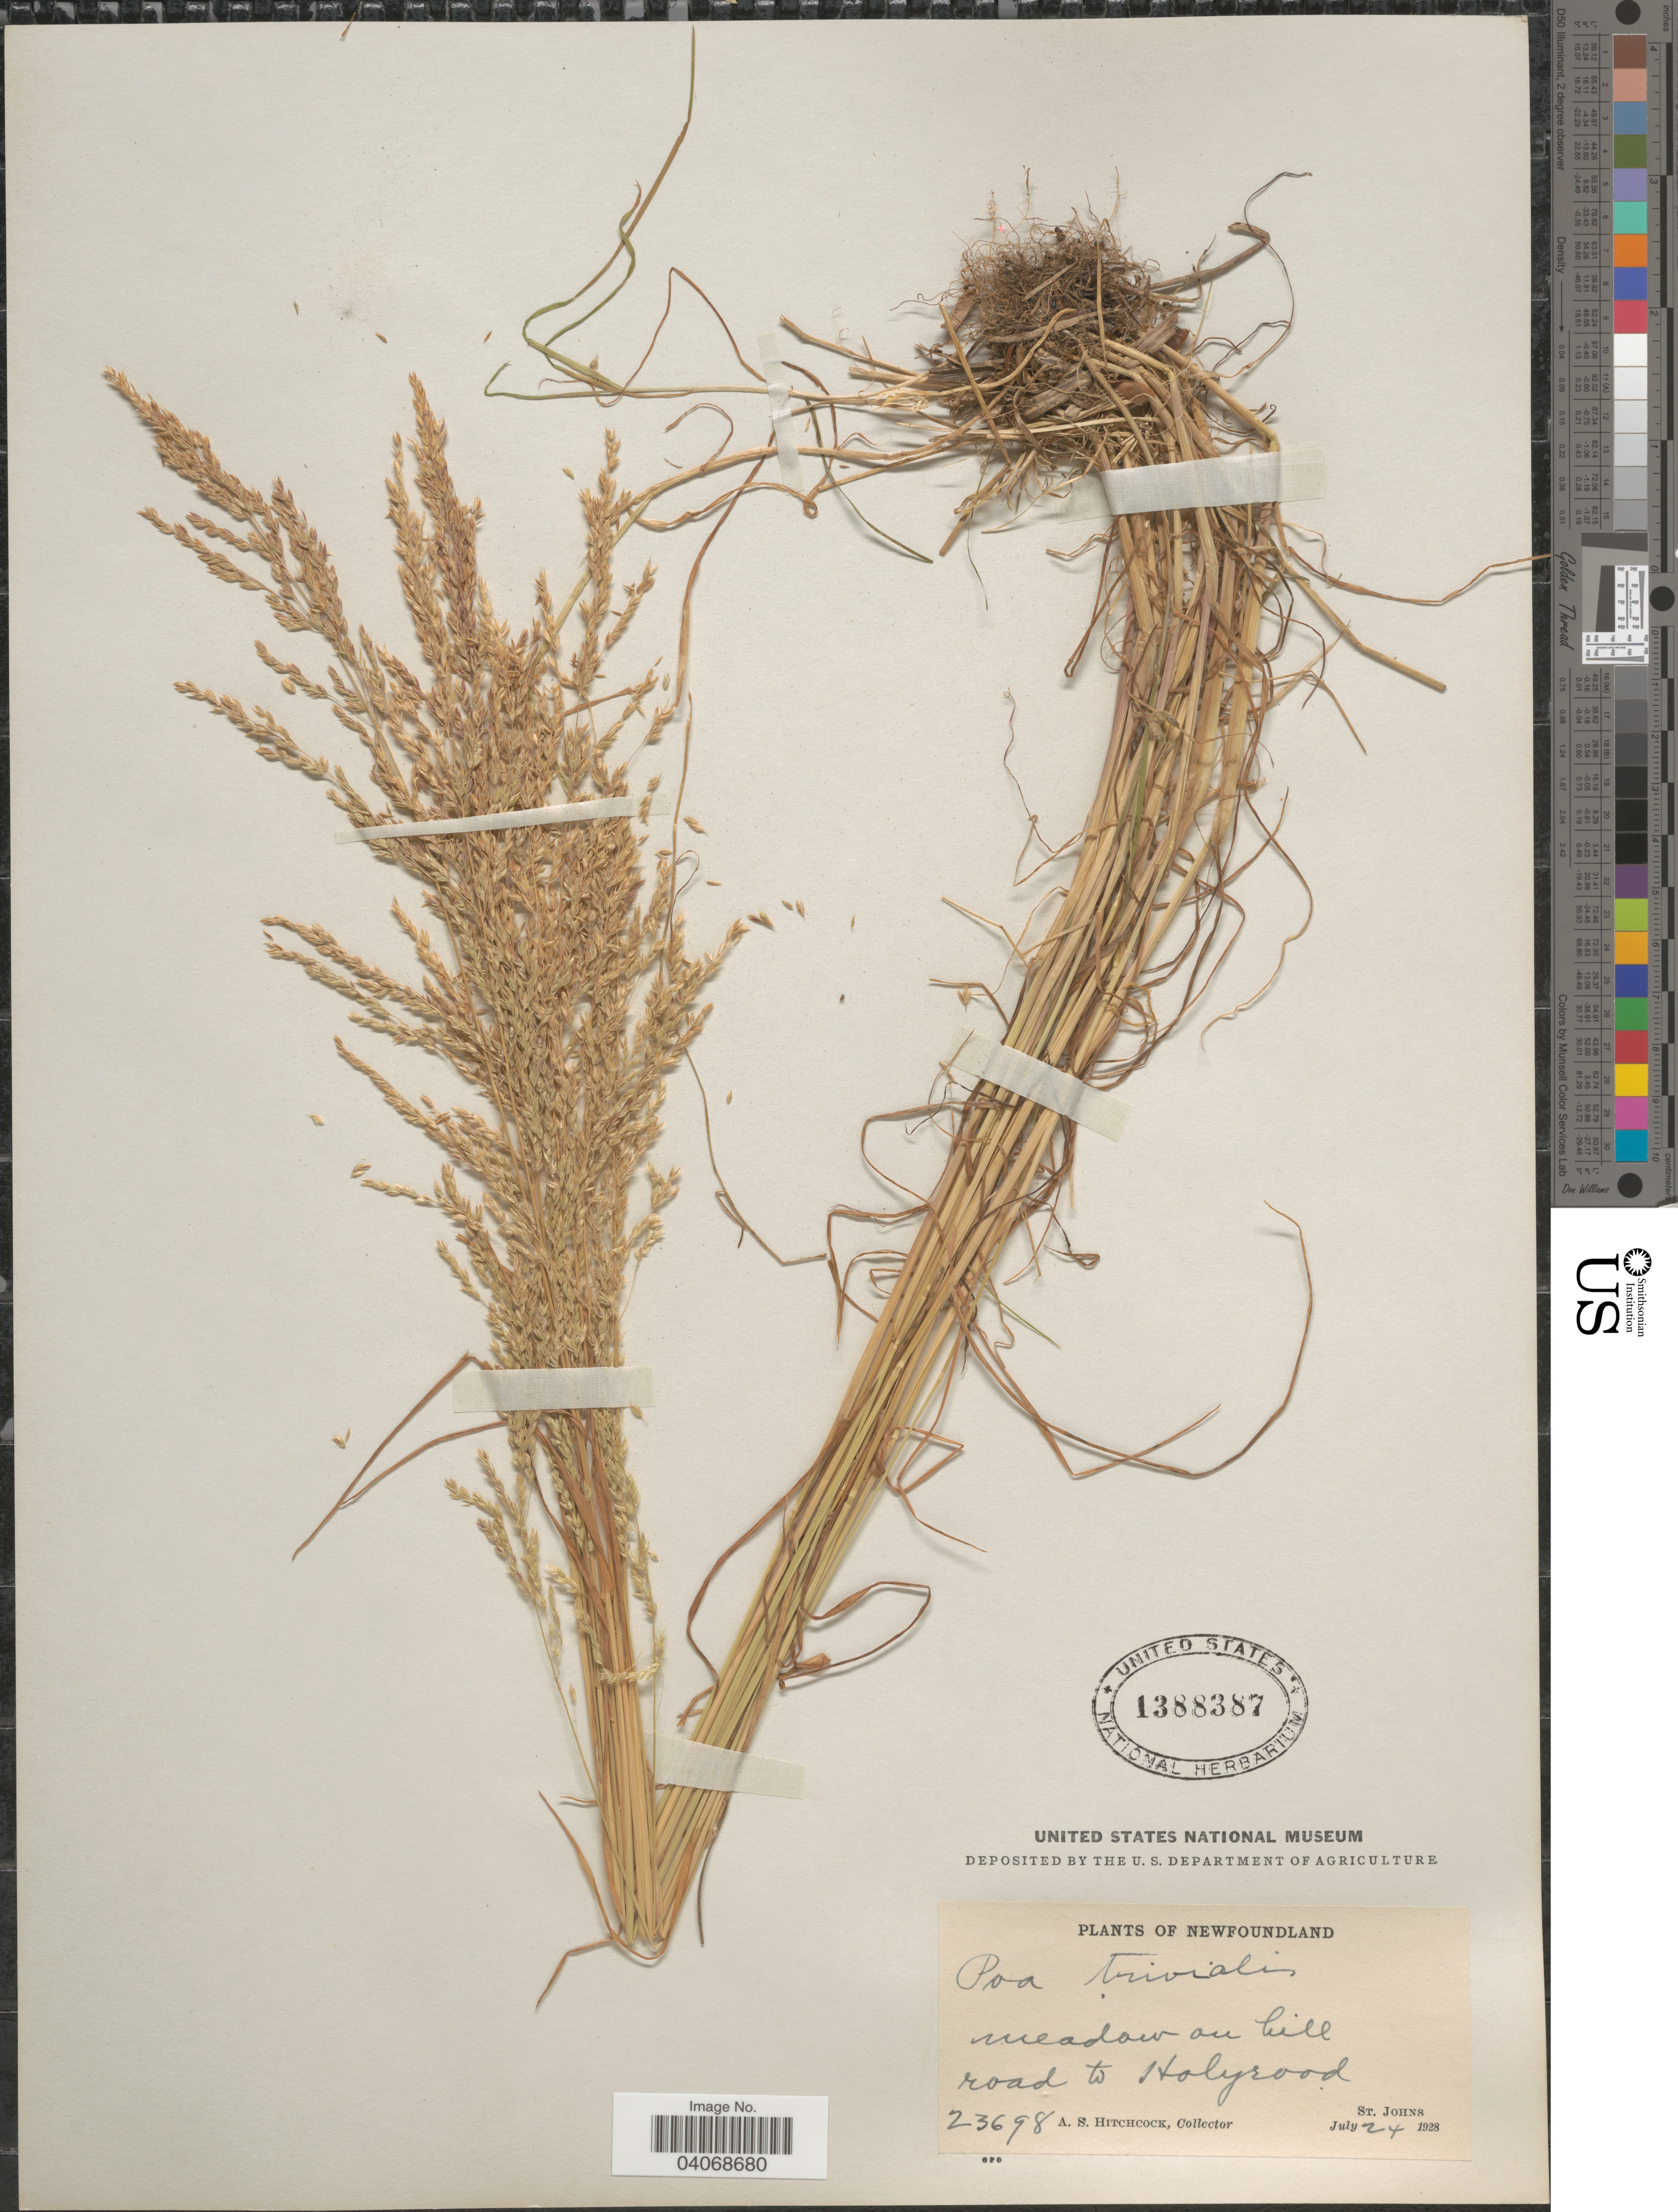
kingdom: Plantae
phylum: Tracheophyta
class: Liliopsida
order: Poales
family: Poaceae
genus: Poa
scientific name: Poa trivialis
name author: L.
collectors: A. S. Hitchcock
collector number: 23698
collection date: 1928-07-24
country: Canada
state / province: Newfoundland and Labrador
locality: Meadow on hill road to Holyrood. St. Johns.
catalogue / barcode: US 1388387